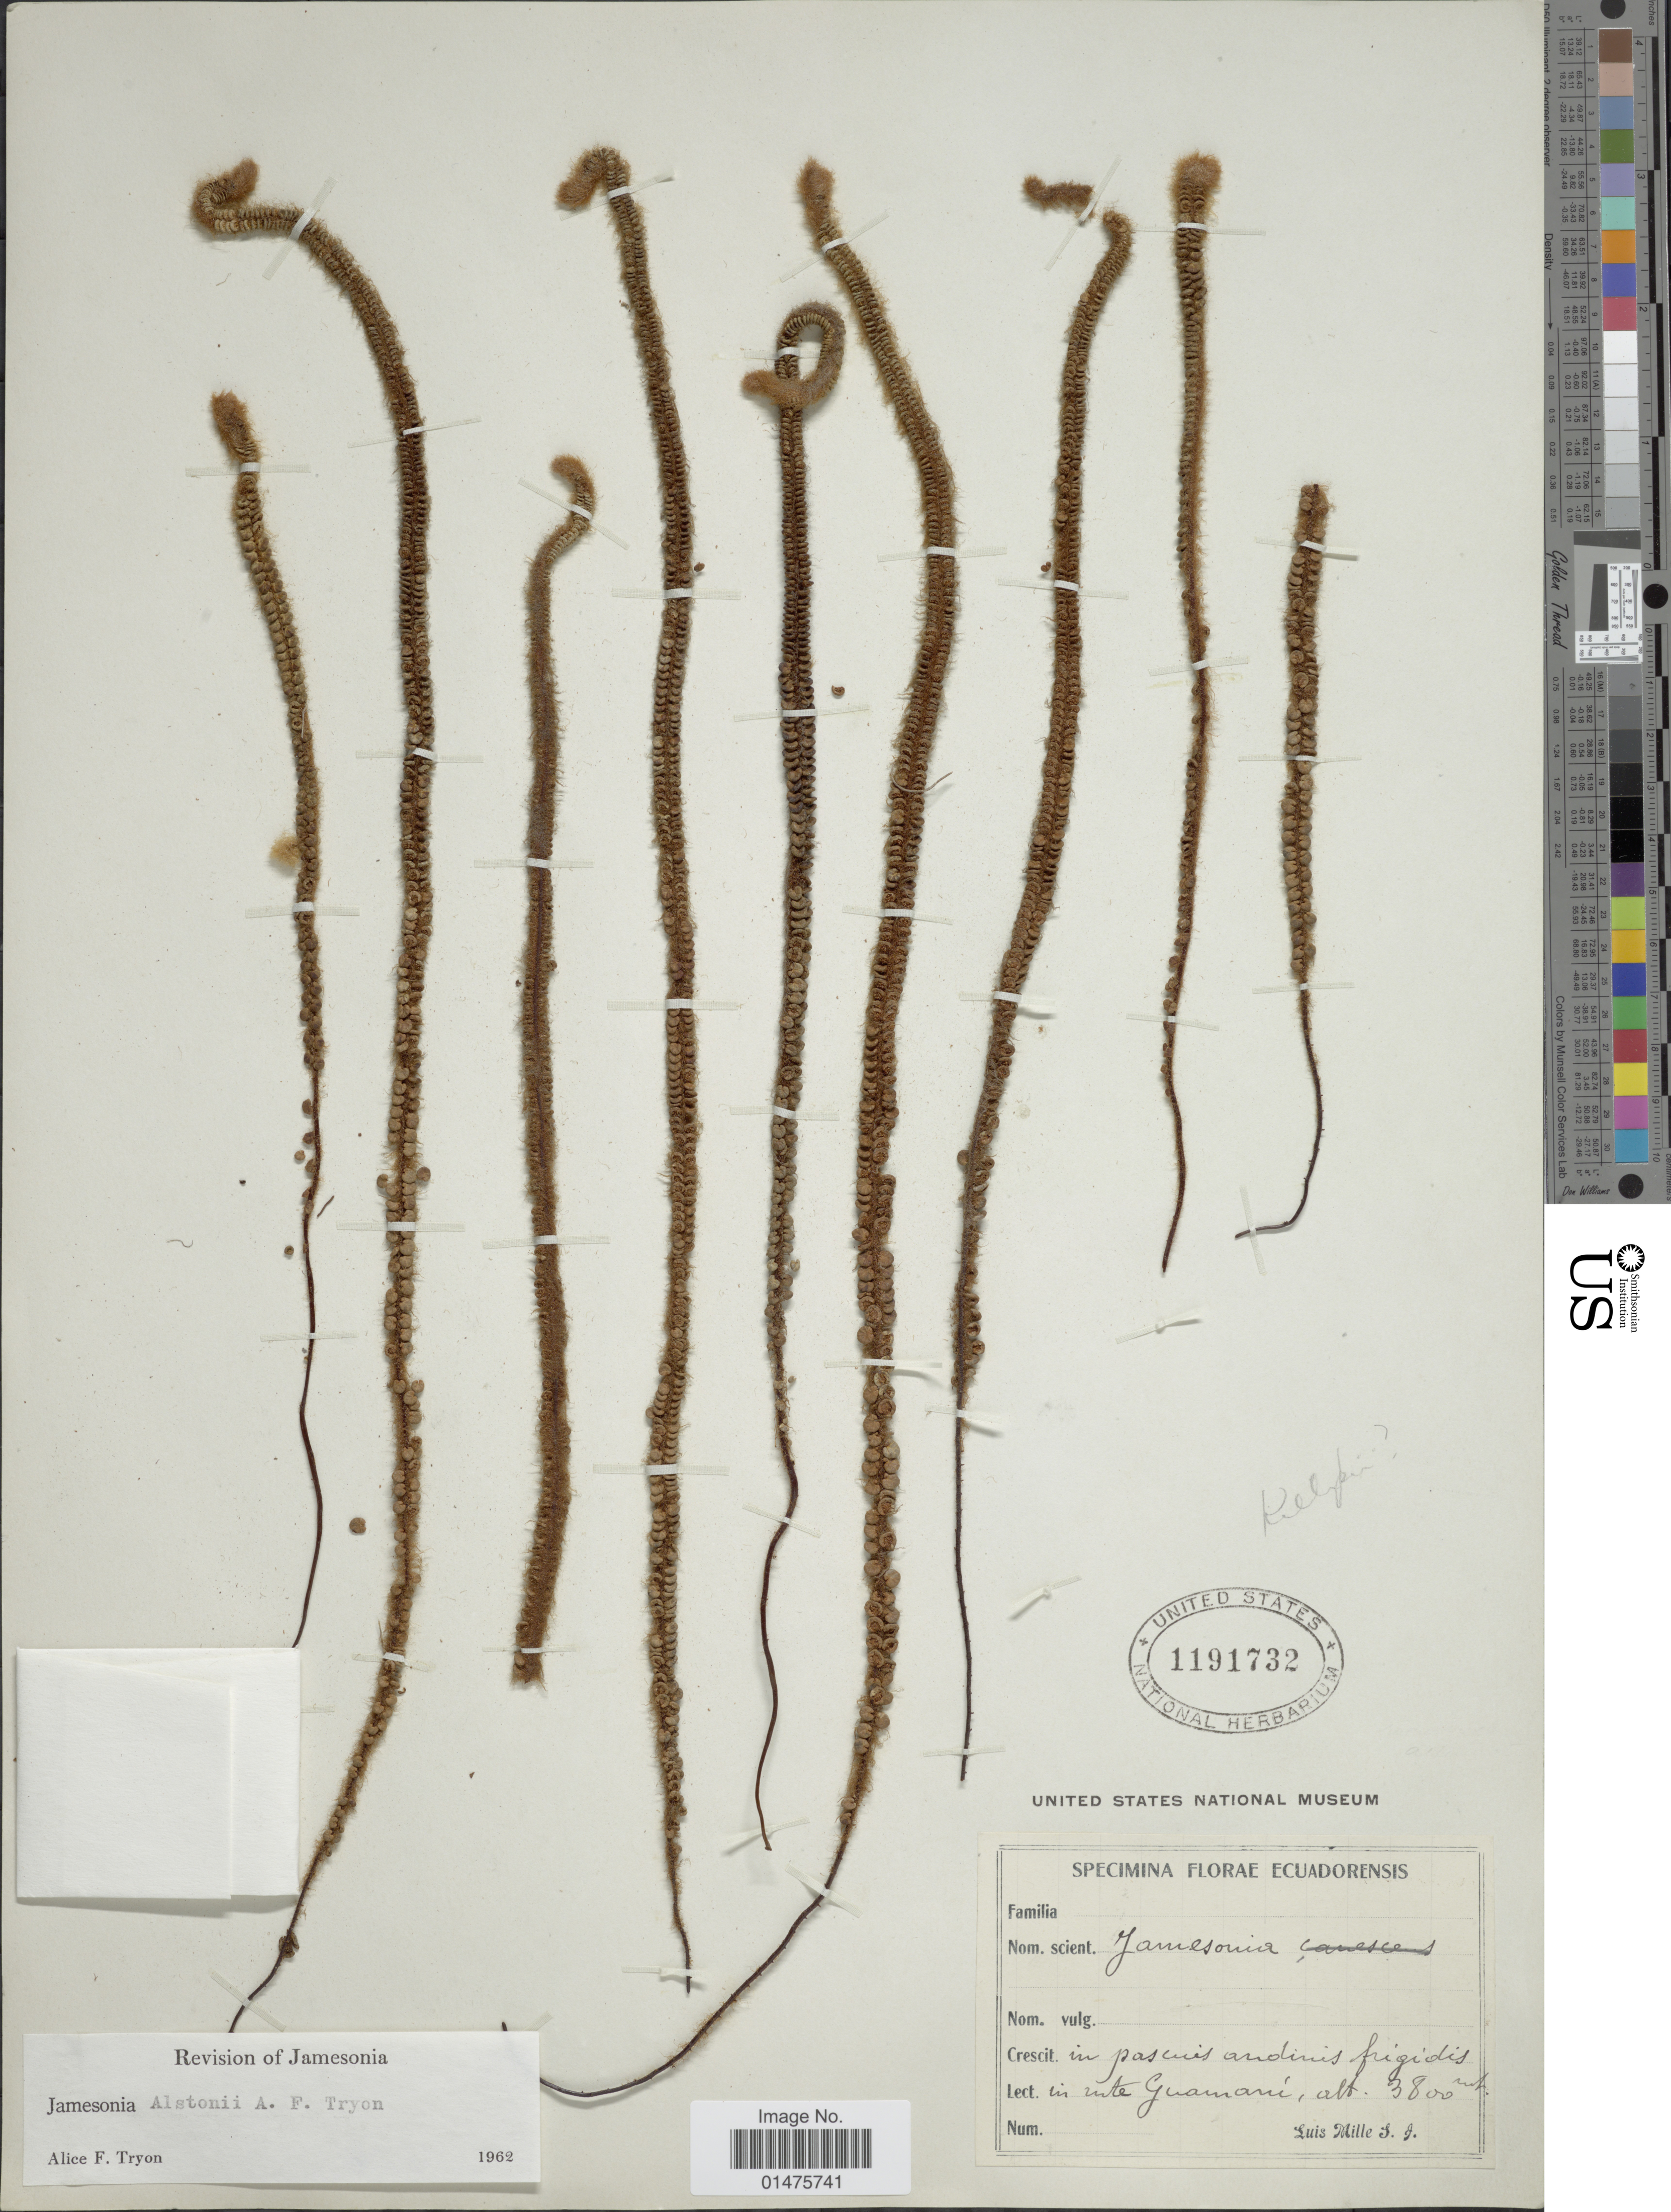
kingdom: Plantae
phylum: Tracheophyta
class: Polypodiopsida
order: Polypodiales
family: Pteridaceae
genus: Jamesonia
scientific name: Jamesonia alstonii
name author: A.F. Tryon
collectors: L. Mille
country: Ecuador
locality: In pascuis andius frigidis in mte Guamani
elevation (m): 3800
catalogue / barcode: US 1191732